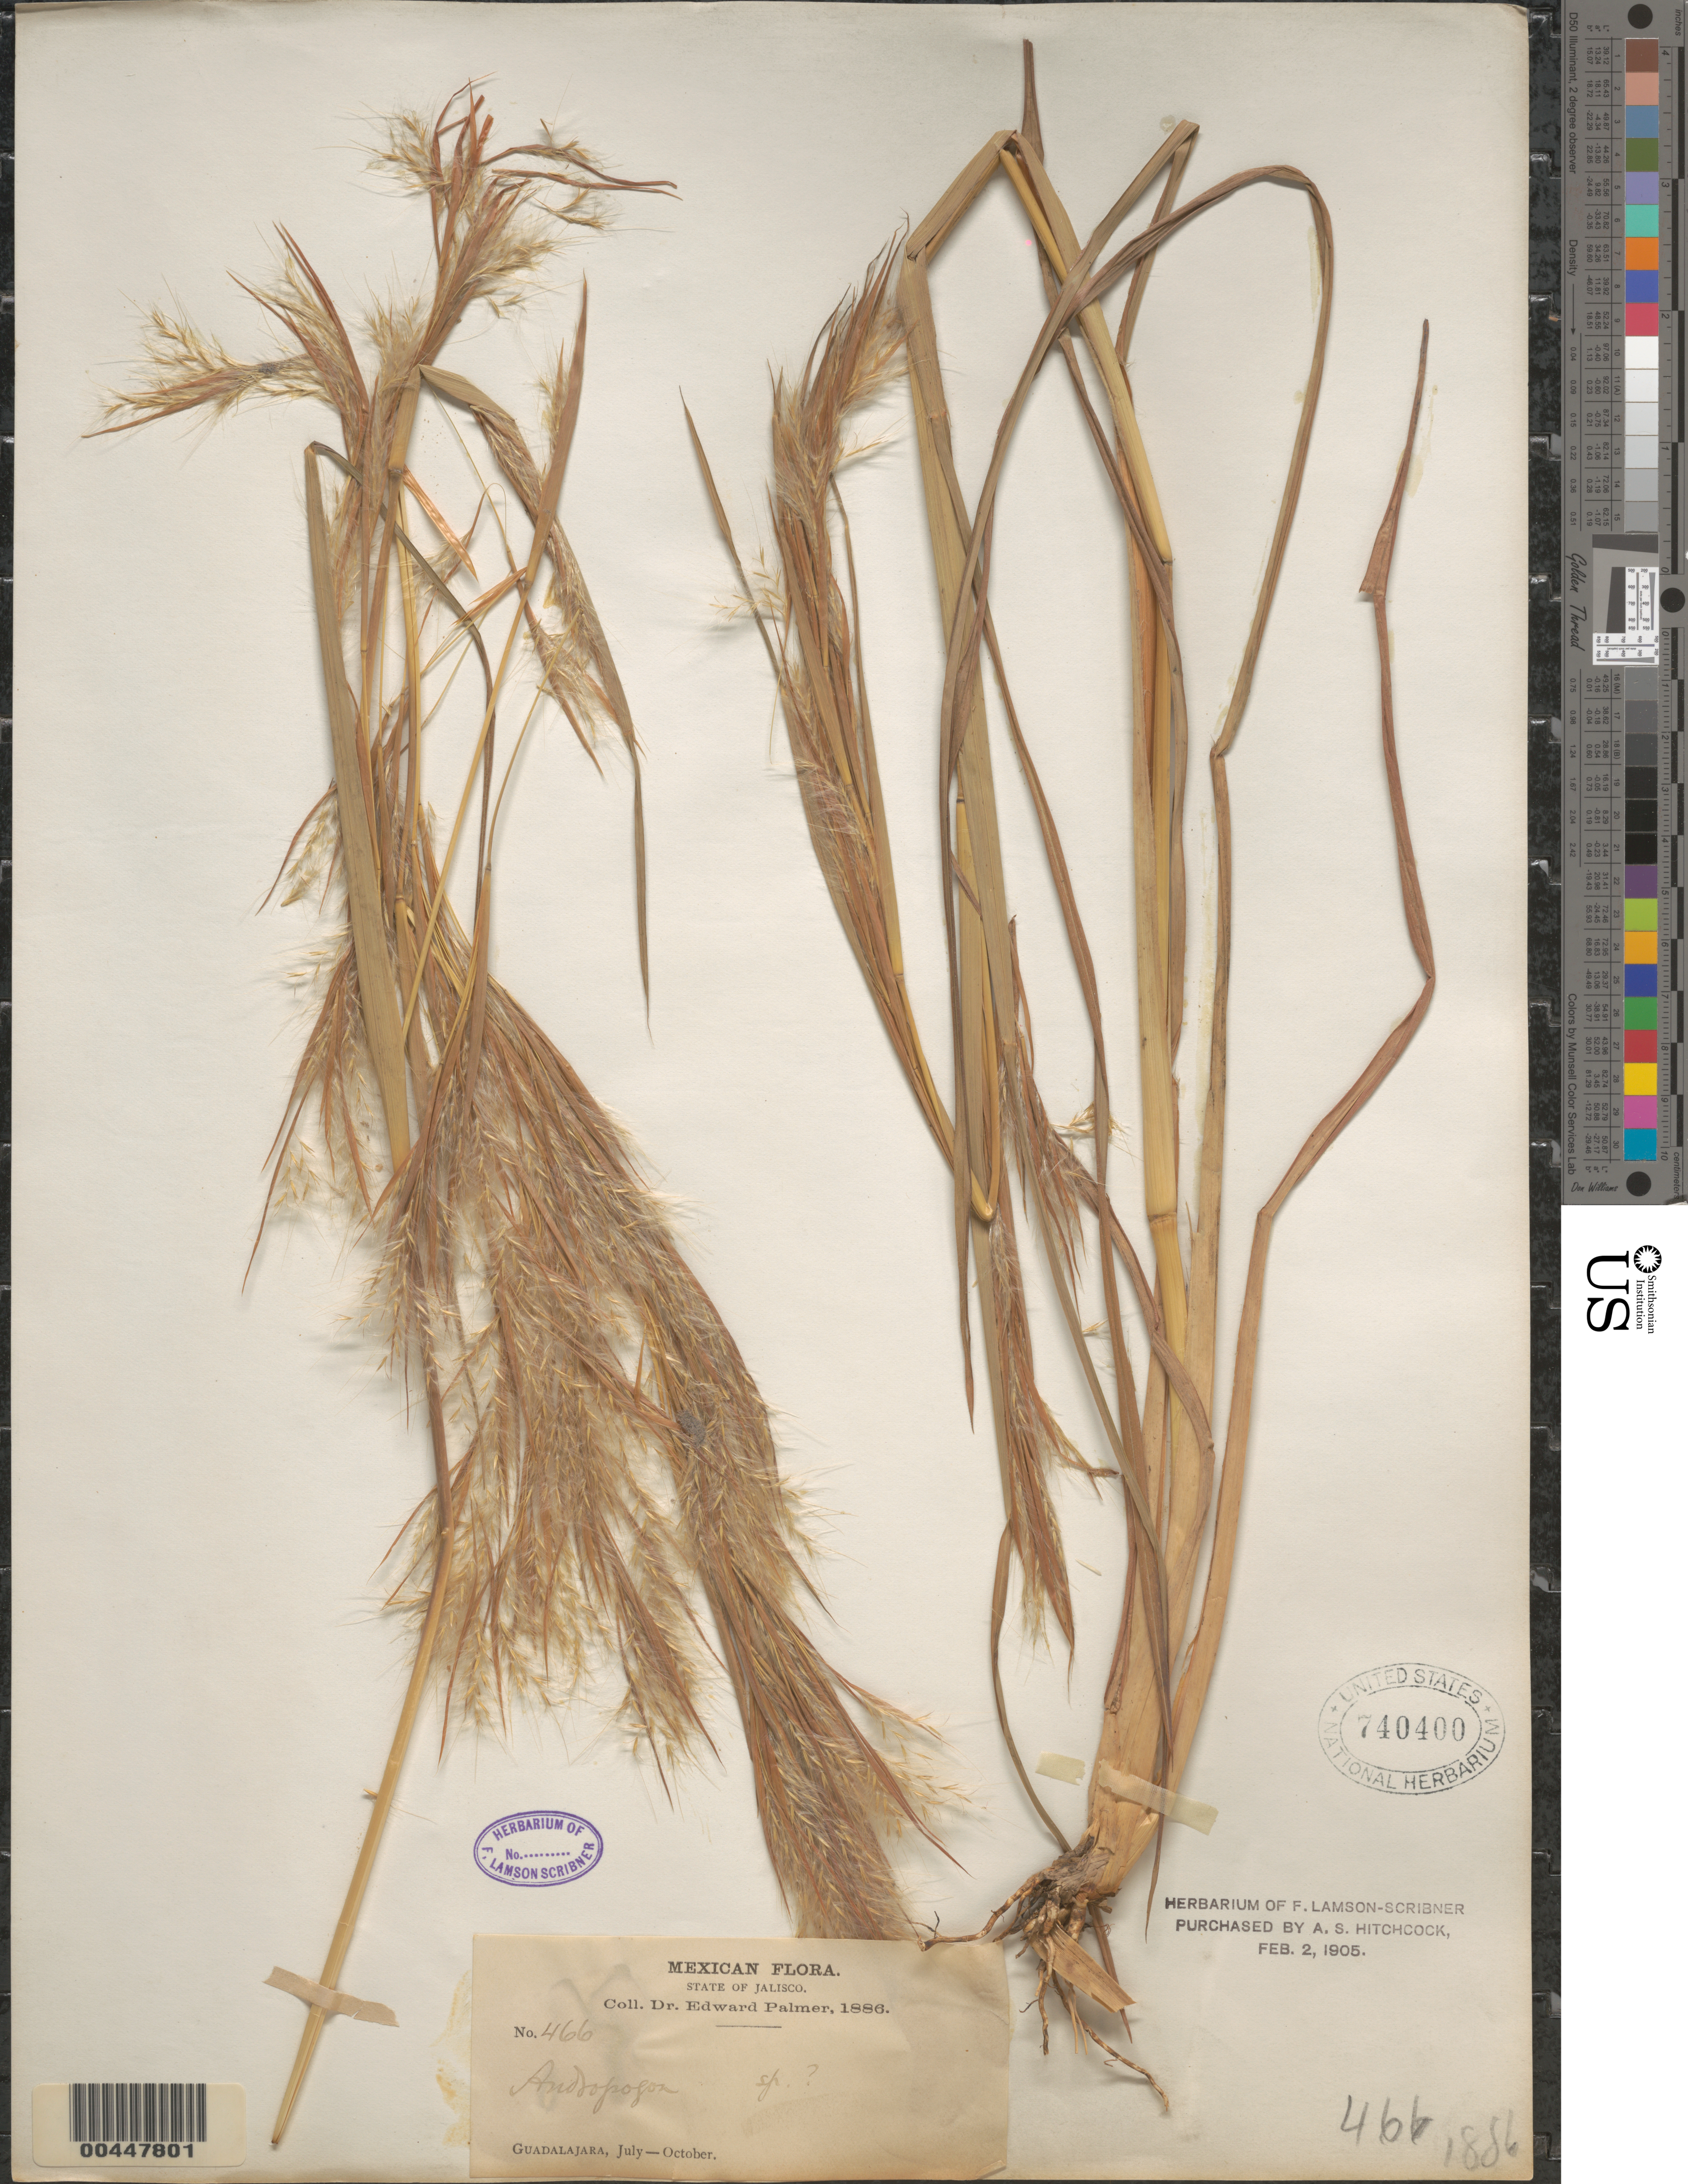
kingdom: Plantae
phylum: Tracheophyta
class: Liliopsida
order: Poales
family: Poaceae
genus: Andropogon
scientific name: Andropogon glomeratus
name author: (Walter) Britton, Stearns & Poggenb.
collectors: E. Palmer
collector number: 466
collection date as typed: Jul 1886 to Oct 1886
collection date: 1886-07/1886-10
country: Mexico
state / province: Jalisco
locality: Guadalajara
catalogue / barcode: US 740400